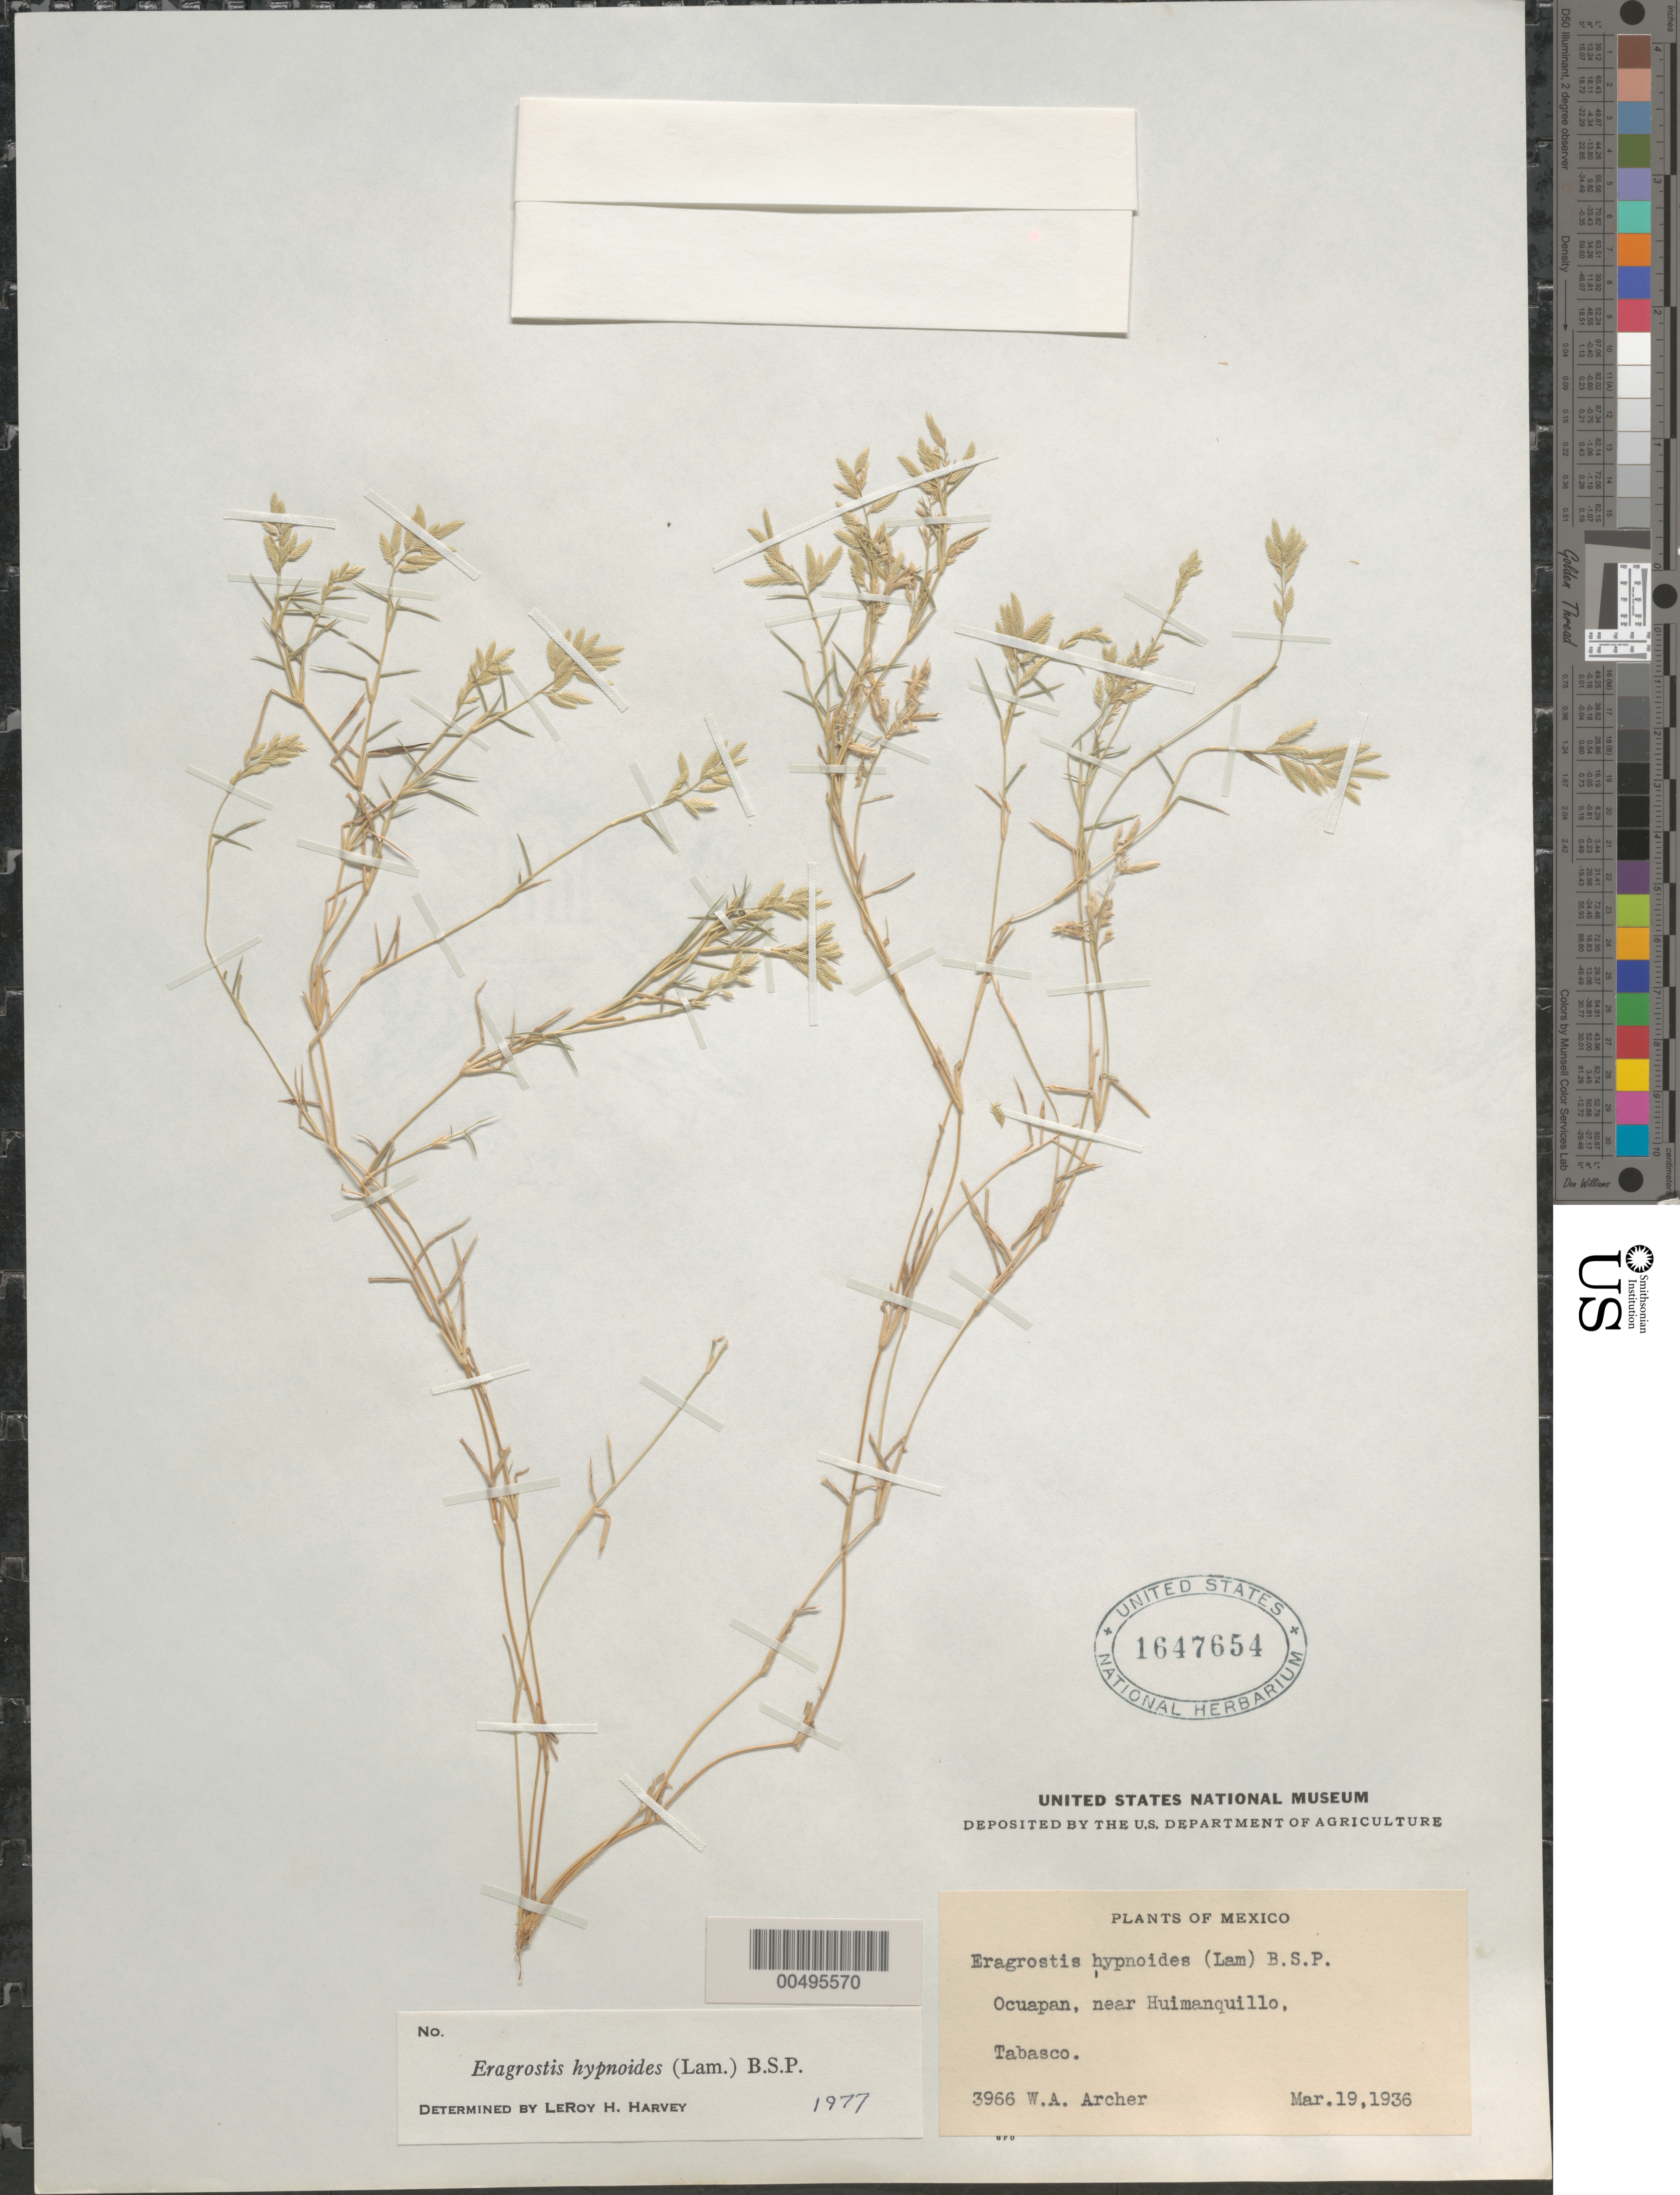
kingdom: Plantae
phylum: Tracheophyta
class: Liliopsida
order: Poales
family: Poaceae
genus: Eragrostis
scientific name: Eragrostis hypnoides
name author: (Lam.) Britton, Stearns & Poggenb.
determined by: Harvey, L. H.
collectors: W. A. Archer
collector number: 3966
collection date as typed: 19 Mar 1936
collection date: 1936-03-19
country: Mexico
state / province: Tabasco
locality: Ocuapan, near Huimanquillo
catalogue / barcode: US 1647654